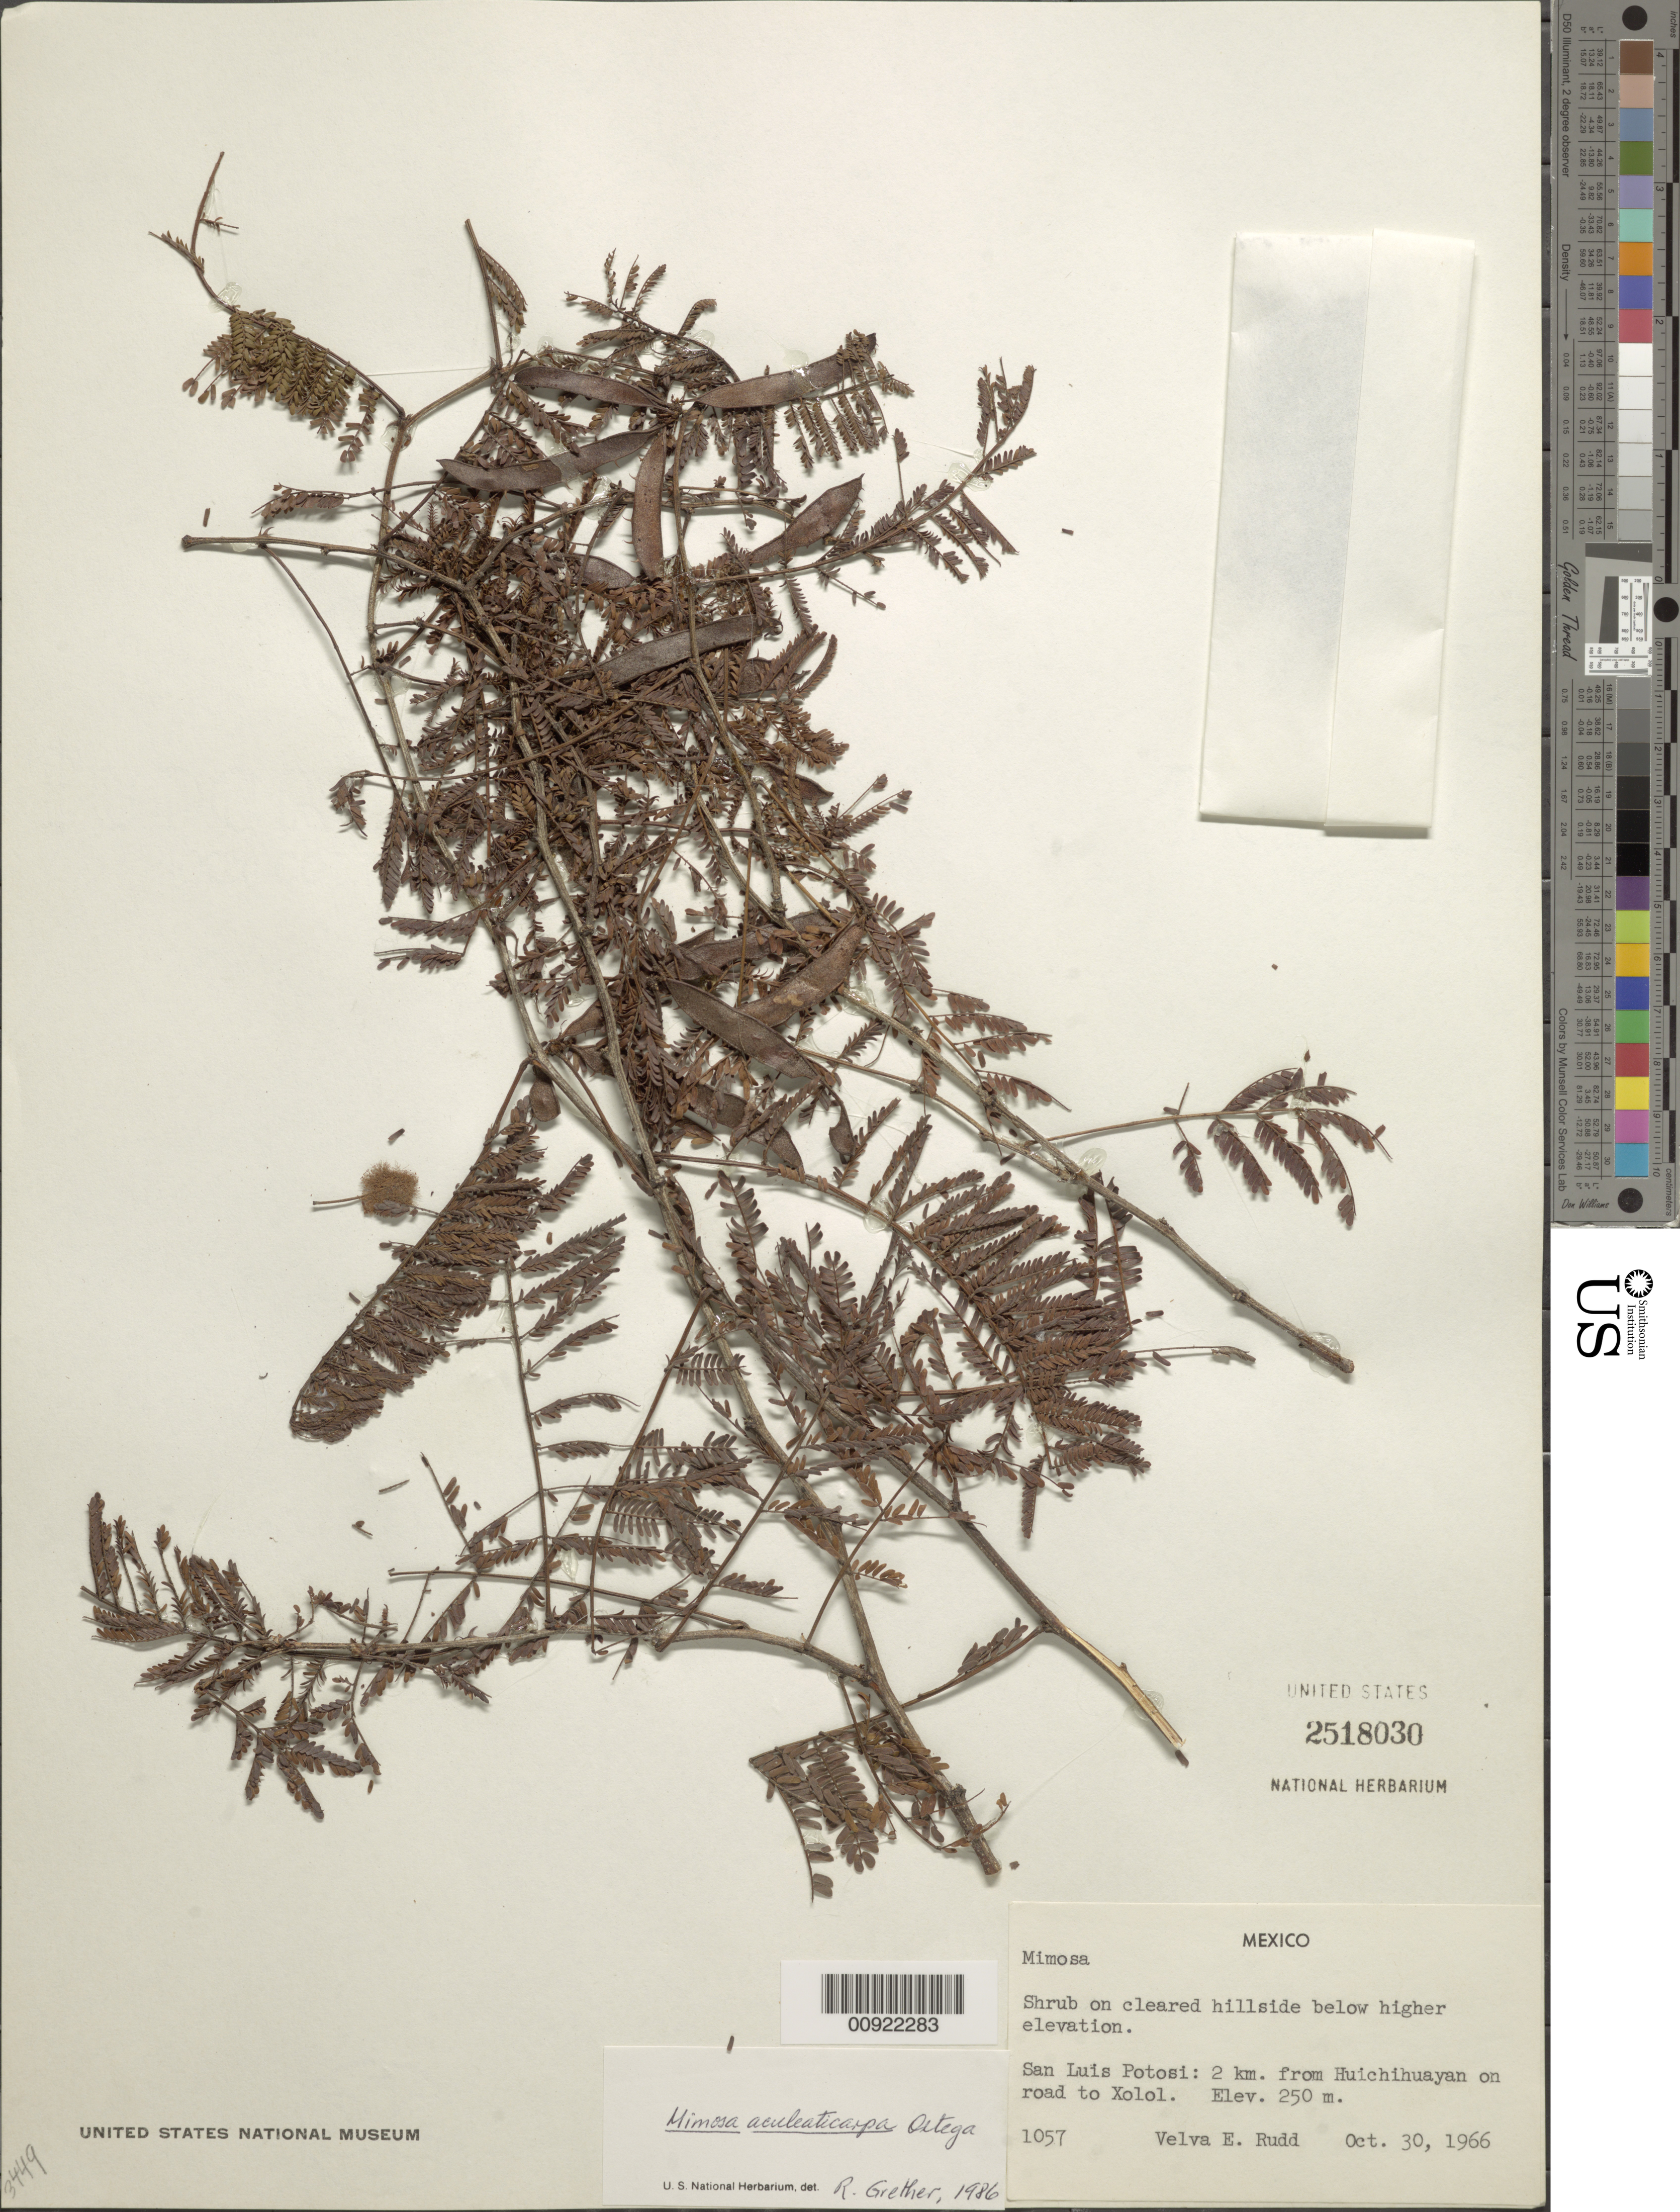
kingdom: Plantae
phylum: Tracheophyta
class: Magnoliopsida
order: Fabales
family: Fabaceae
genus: Mimosa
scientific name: Mimosa aculeaticarpa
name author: Ortega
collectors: V. E. Rudd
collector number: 1057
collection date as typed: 30 Oct 1966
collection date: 1966-10-30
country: Mexico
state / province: San Luis Potosí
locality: San Luis Potosí: 2 km. from Huichihuayan on road to Xolol.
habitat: On cleared hillside below higher elevation.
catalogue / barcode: US 2518030